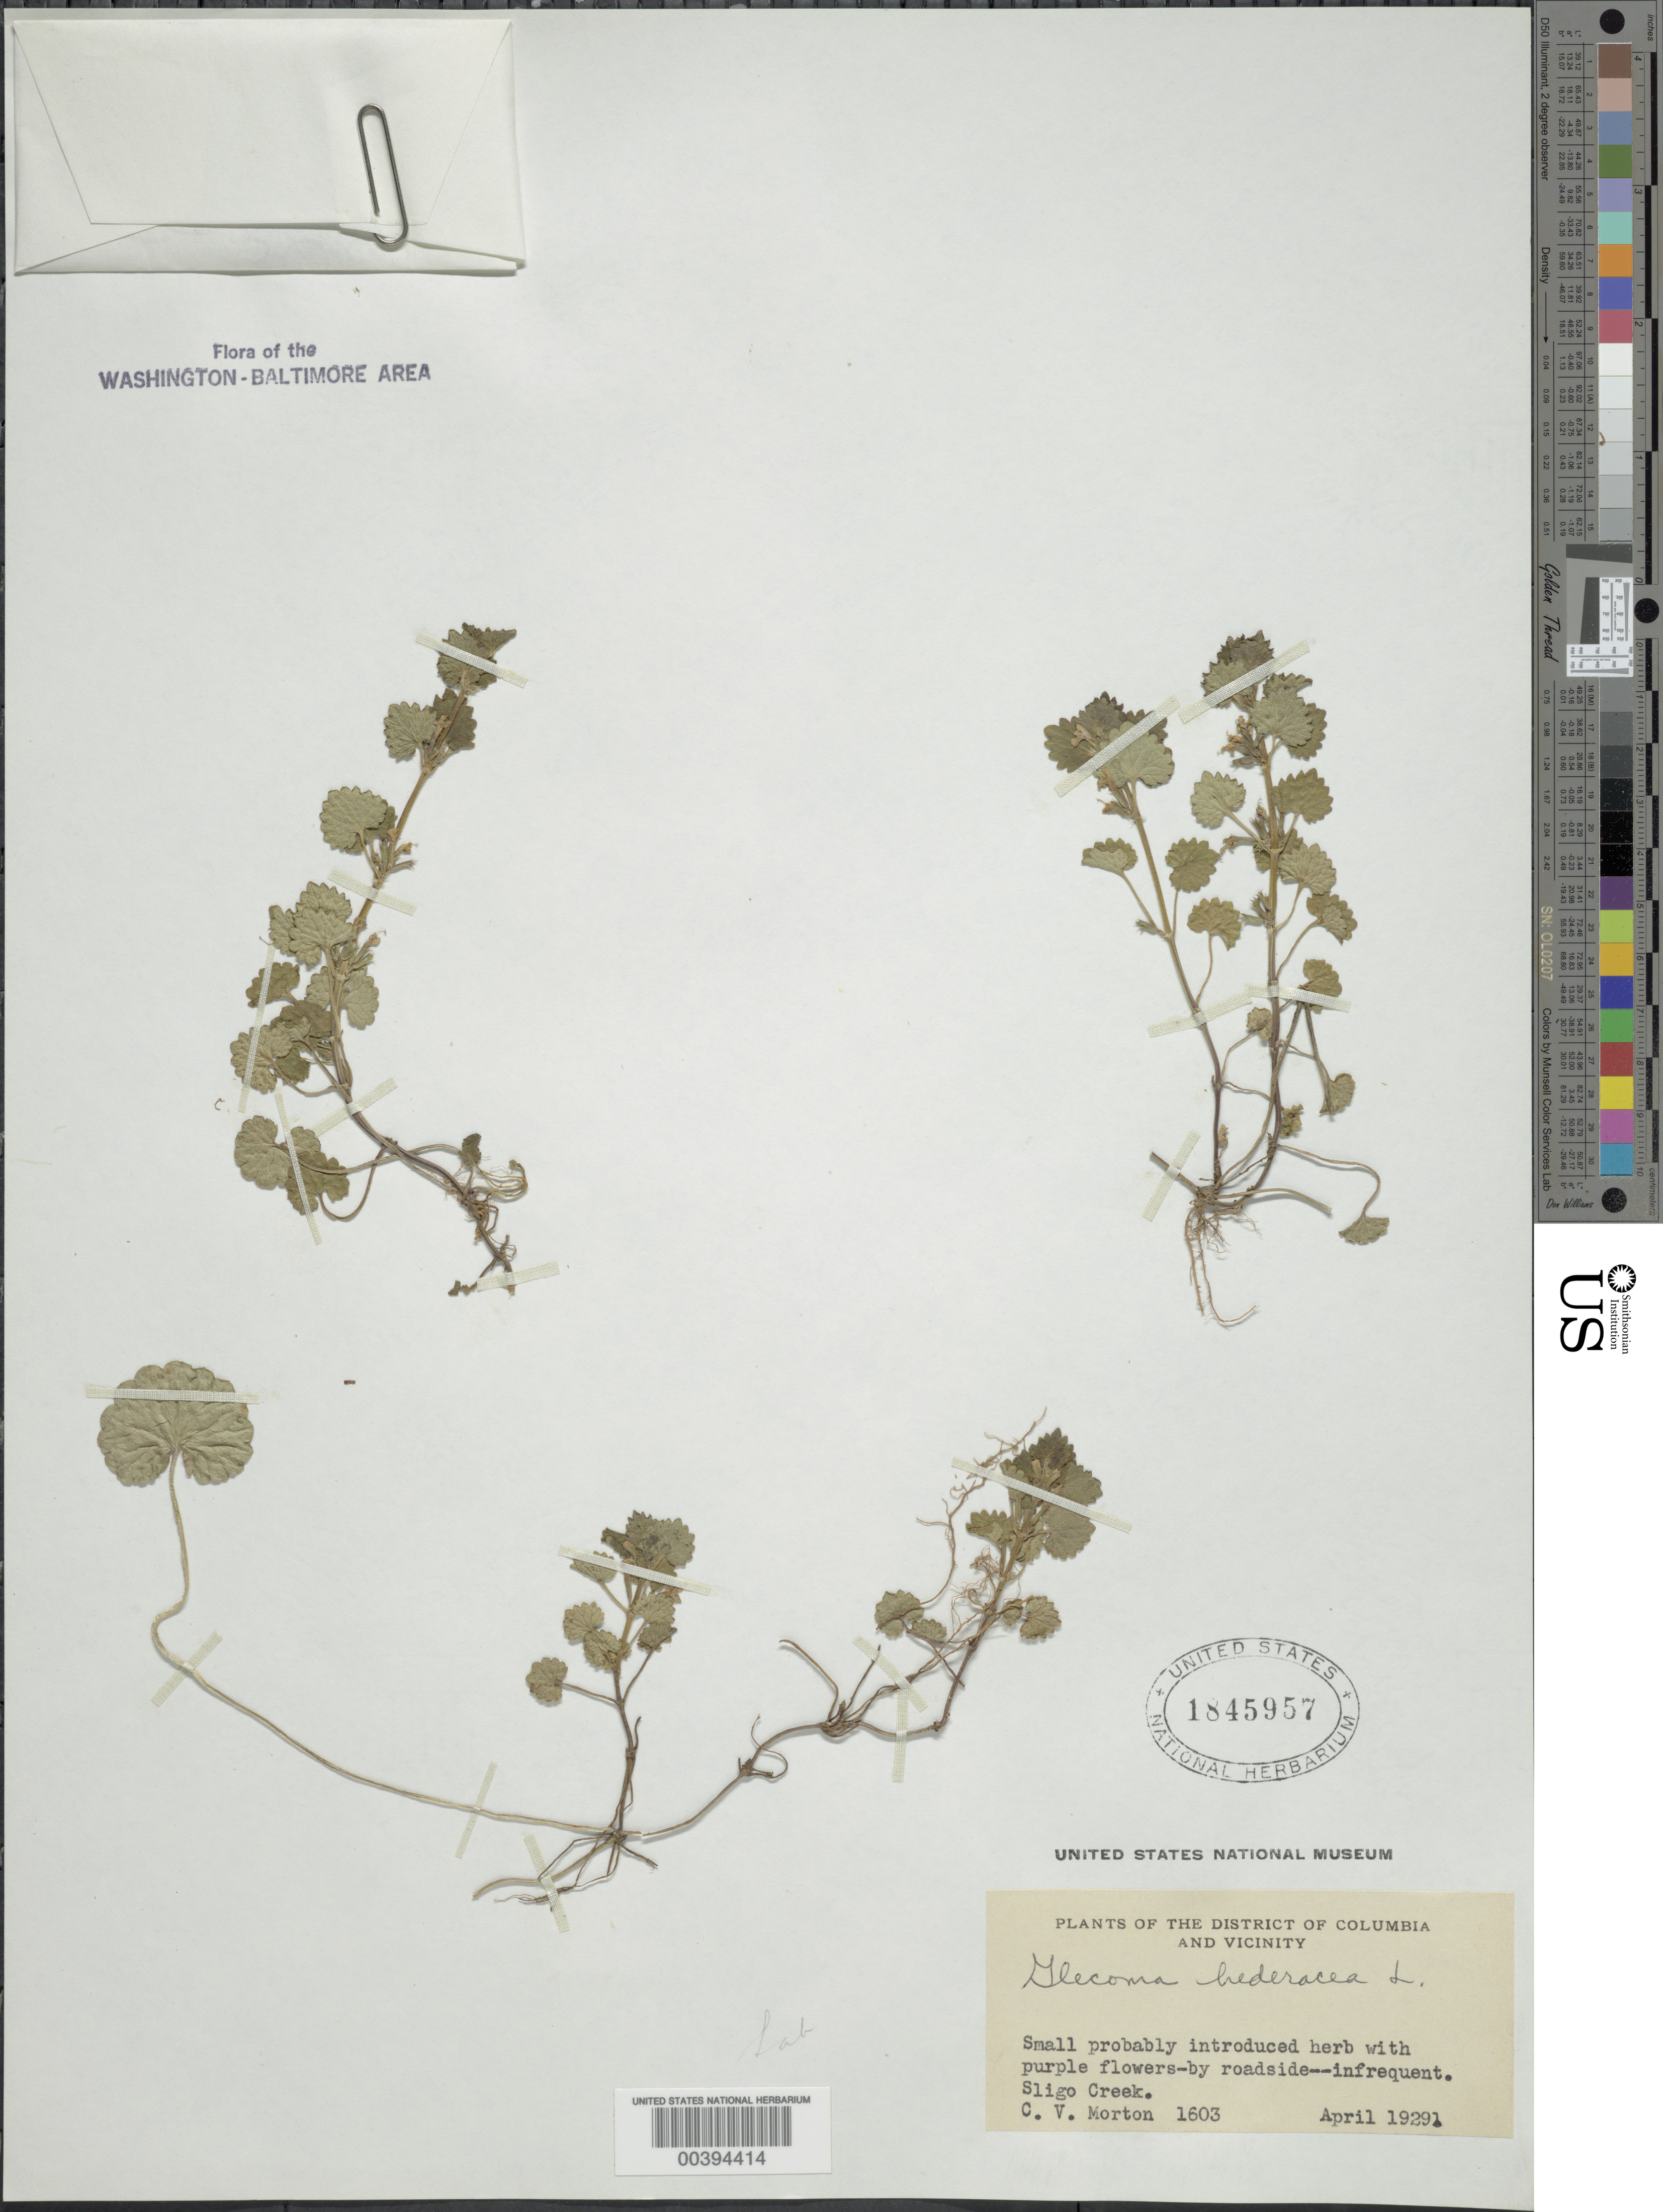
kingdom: Plantae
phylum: Tracheophyta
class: Magnoliopsida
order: Lamiales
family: Lamiaceae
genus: Glechoma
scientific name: Glechoma hederacea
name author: L.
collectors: C. V. Morton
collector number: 1603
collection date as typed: Apr 1929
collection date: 1929-04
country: United States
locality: Sligo Creek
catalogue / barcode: US 1845957